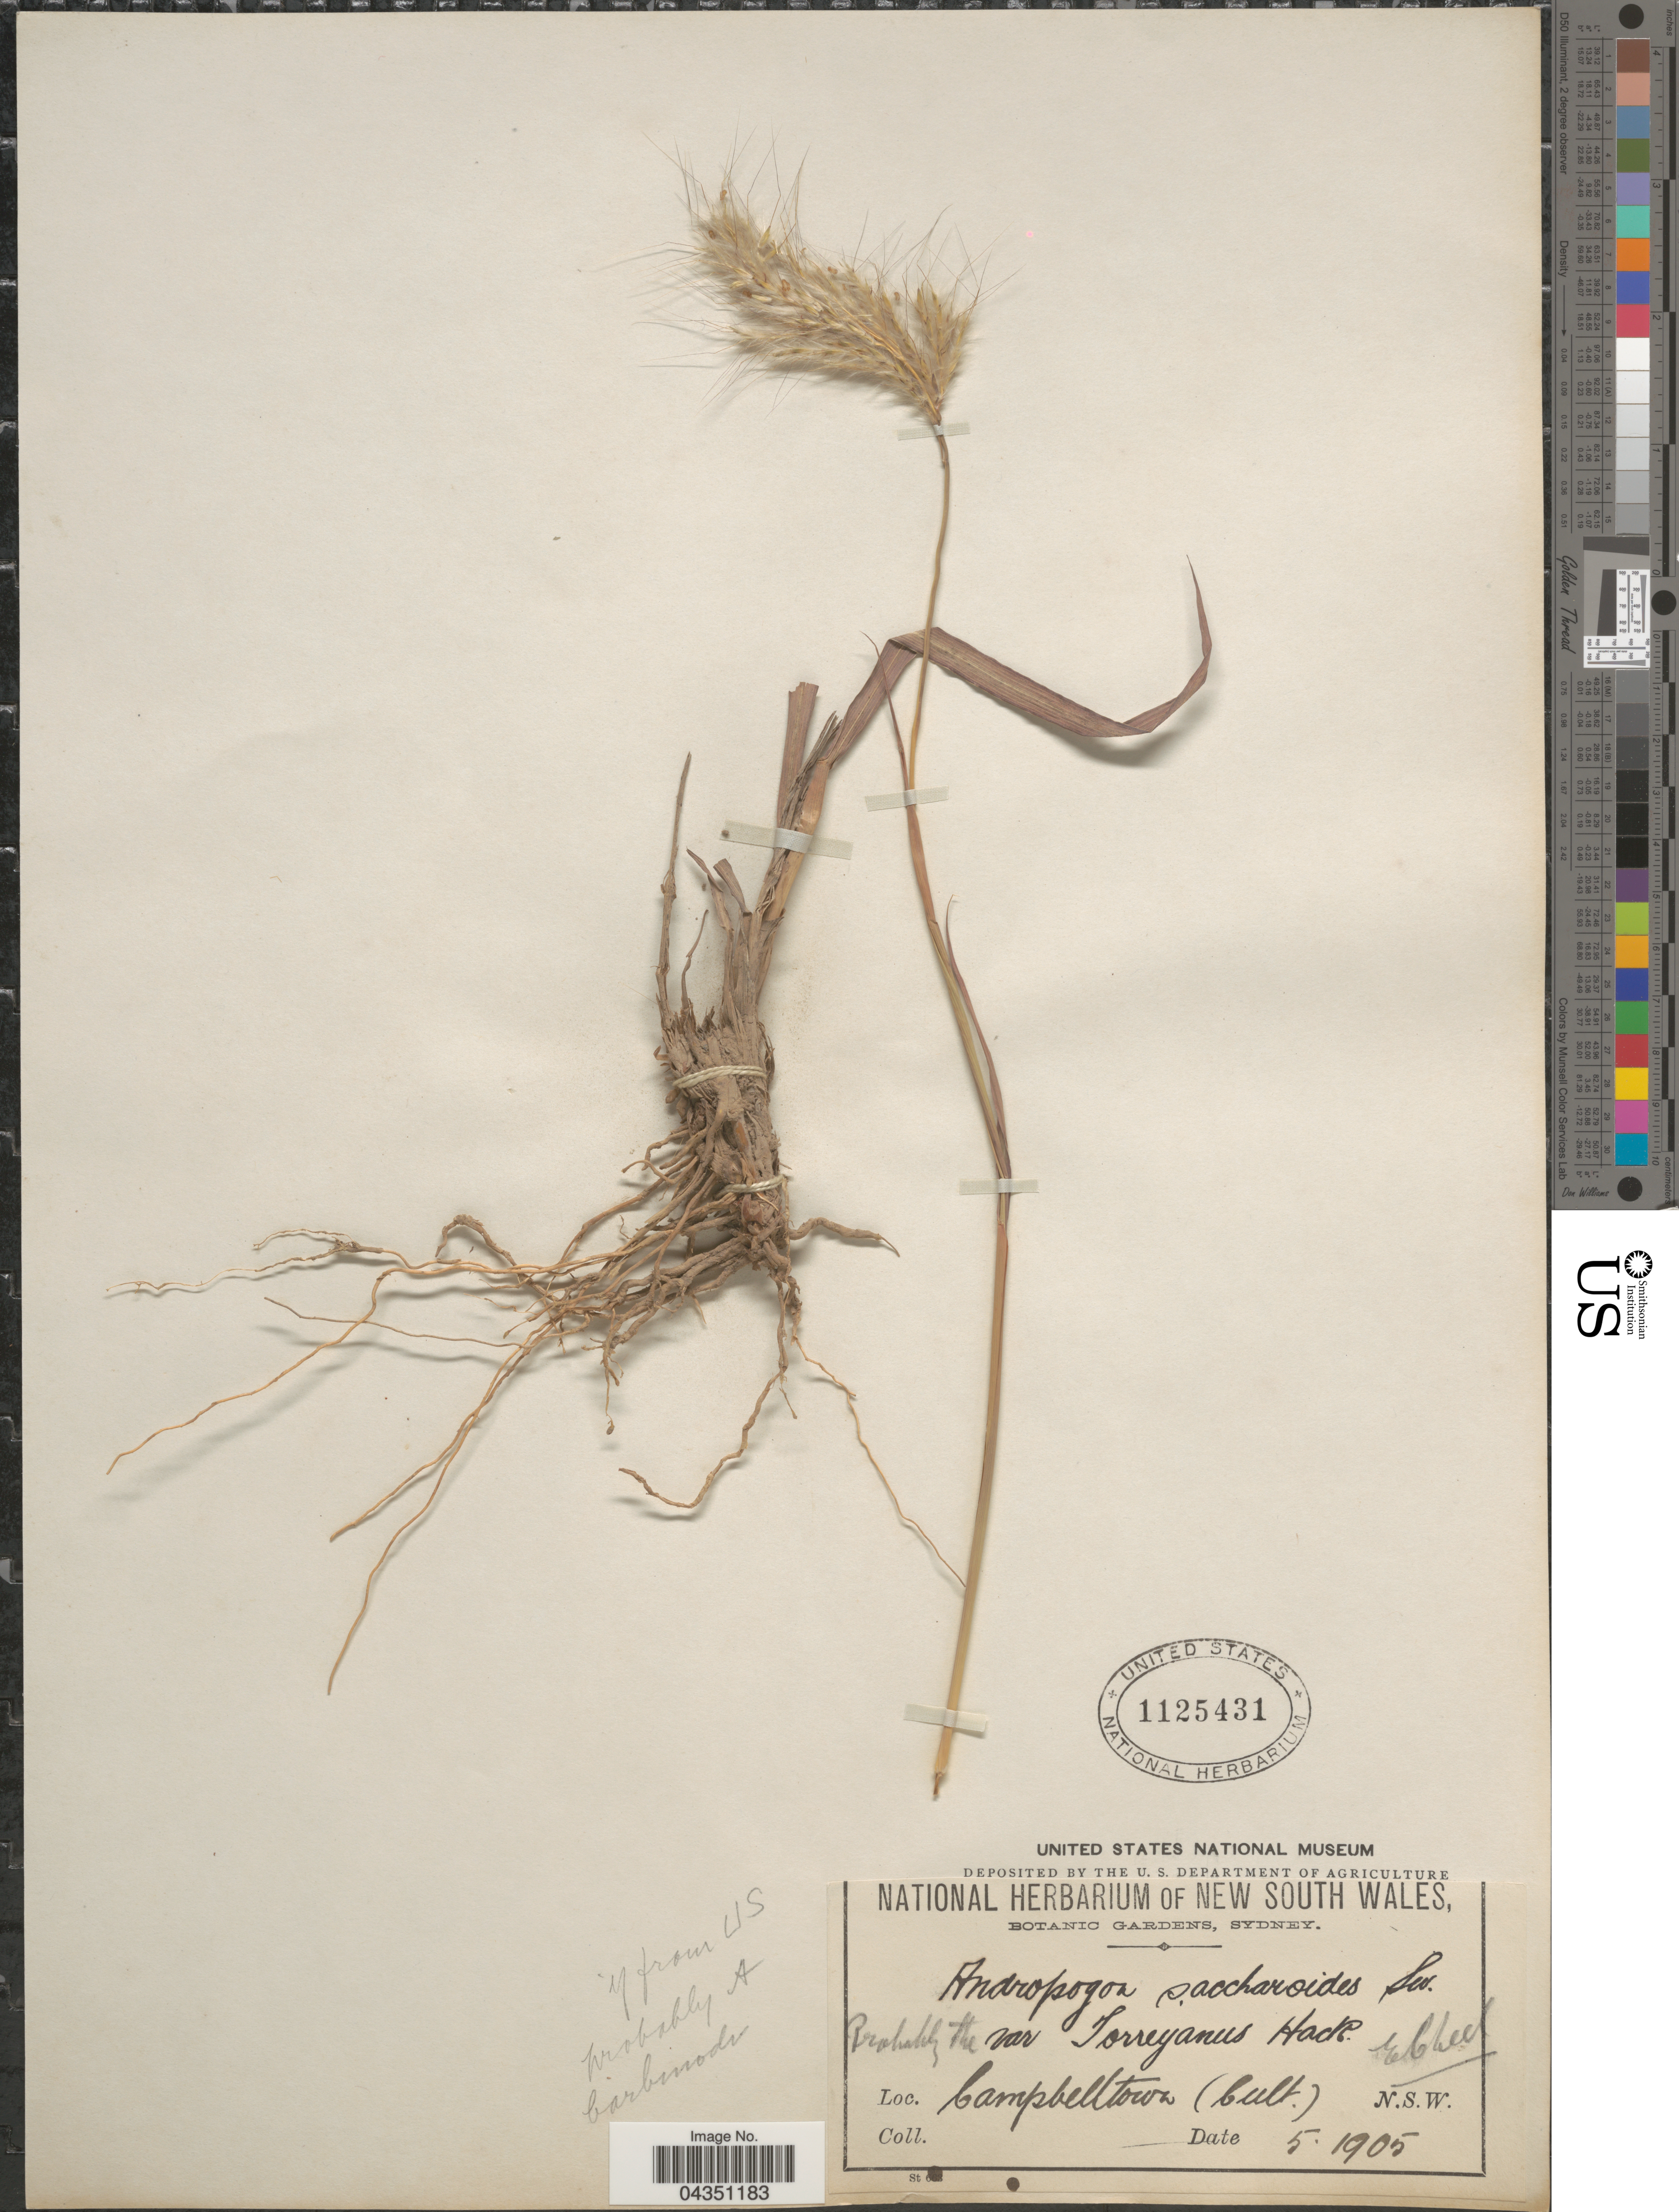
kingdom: Plantae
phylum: Tracheophyta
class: Liliopsida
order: Poales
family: Poaceae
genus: Dichanthium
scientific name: Dichanthium sp.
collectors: ex herb. Botanic Gardens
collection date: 1905-05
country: Australia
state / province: New South Wales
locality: Campbelltown. N.S.W.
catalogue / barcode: US 1125431